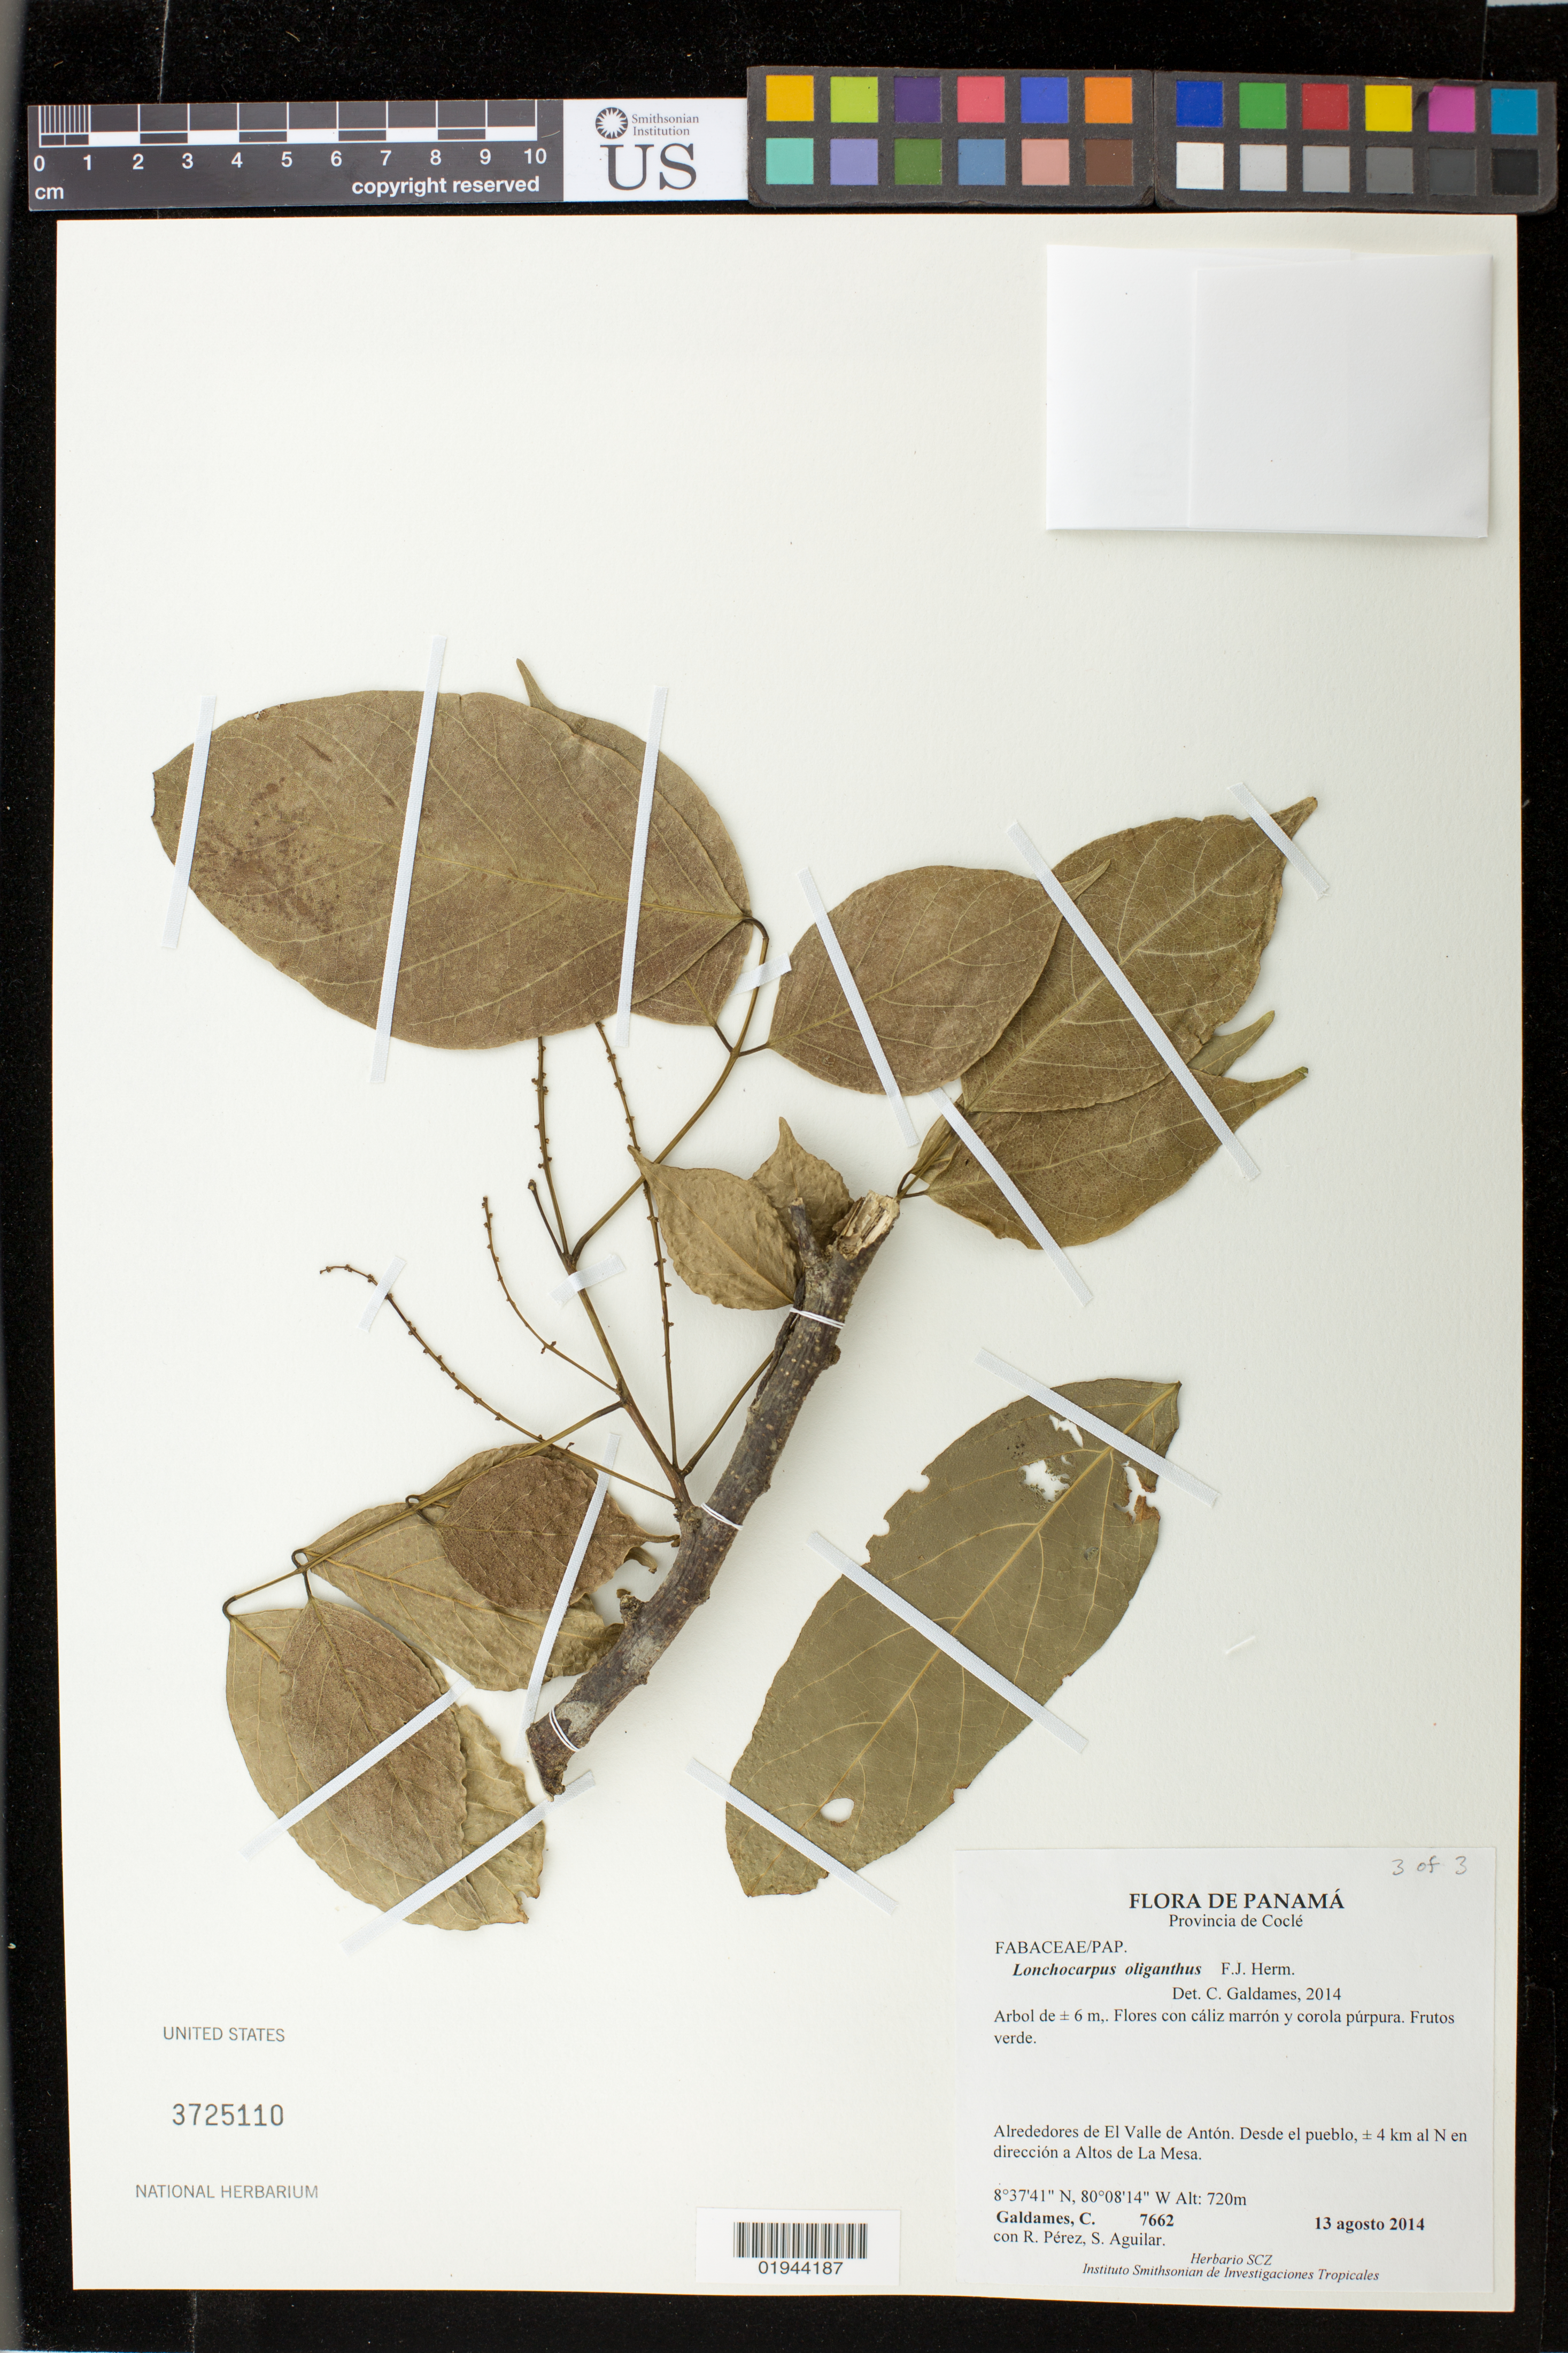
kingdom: Plantae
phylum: Tracheophyta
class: Magnoliopsida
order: Fabales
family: Fabaceae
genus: Lonchocarpus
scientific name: Lonchocarpus oliganthus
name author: F.J. Herm.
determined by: Galdames, C.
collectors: C. Galdames, R. Perez & S. Aguilar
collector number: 7662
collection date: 2014-08-13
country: Panama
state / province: Coclé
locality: Alrededores de El Valle de Anton. Desde el pueblo, +/- 4 km al N en direccion a Altos de La Mesa.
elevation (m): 720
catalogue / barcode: US 3725110